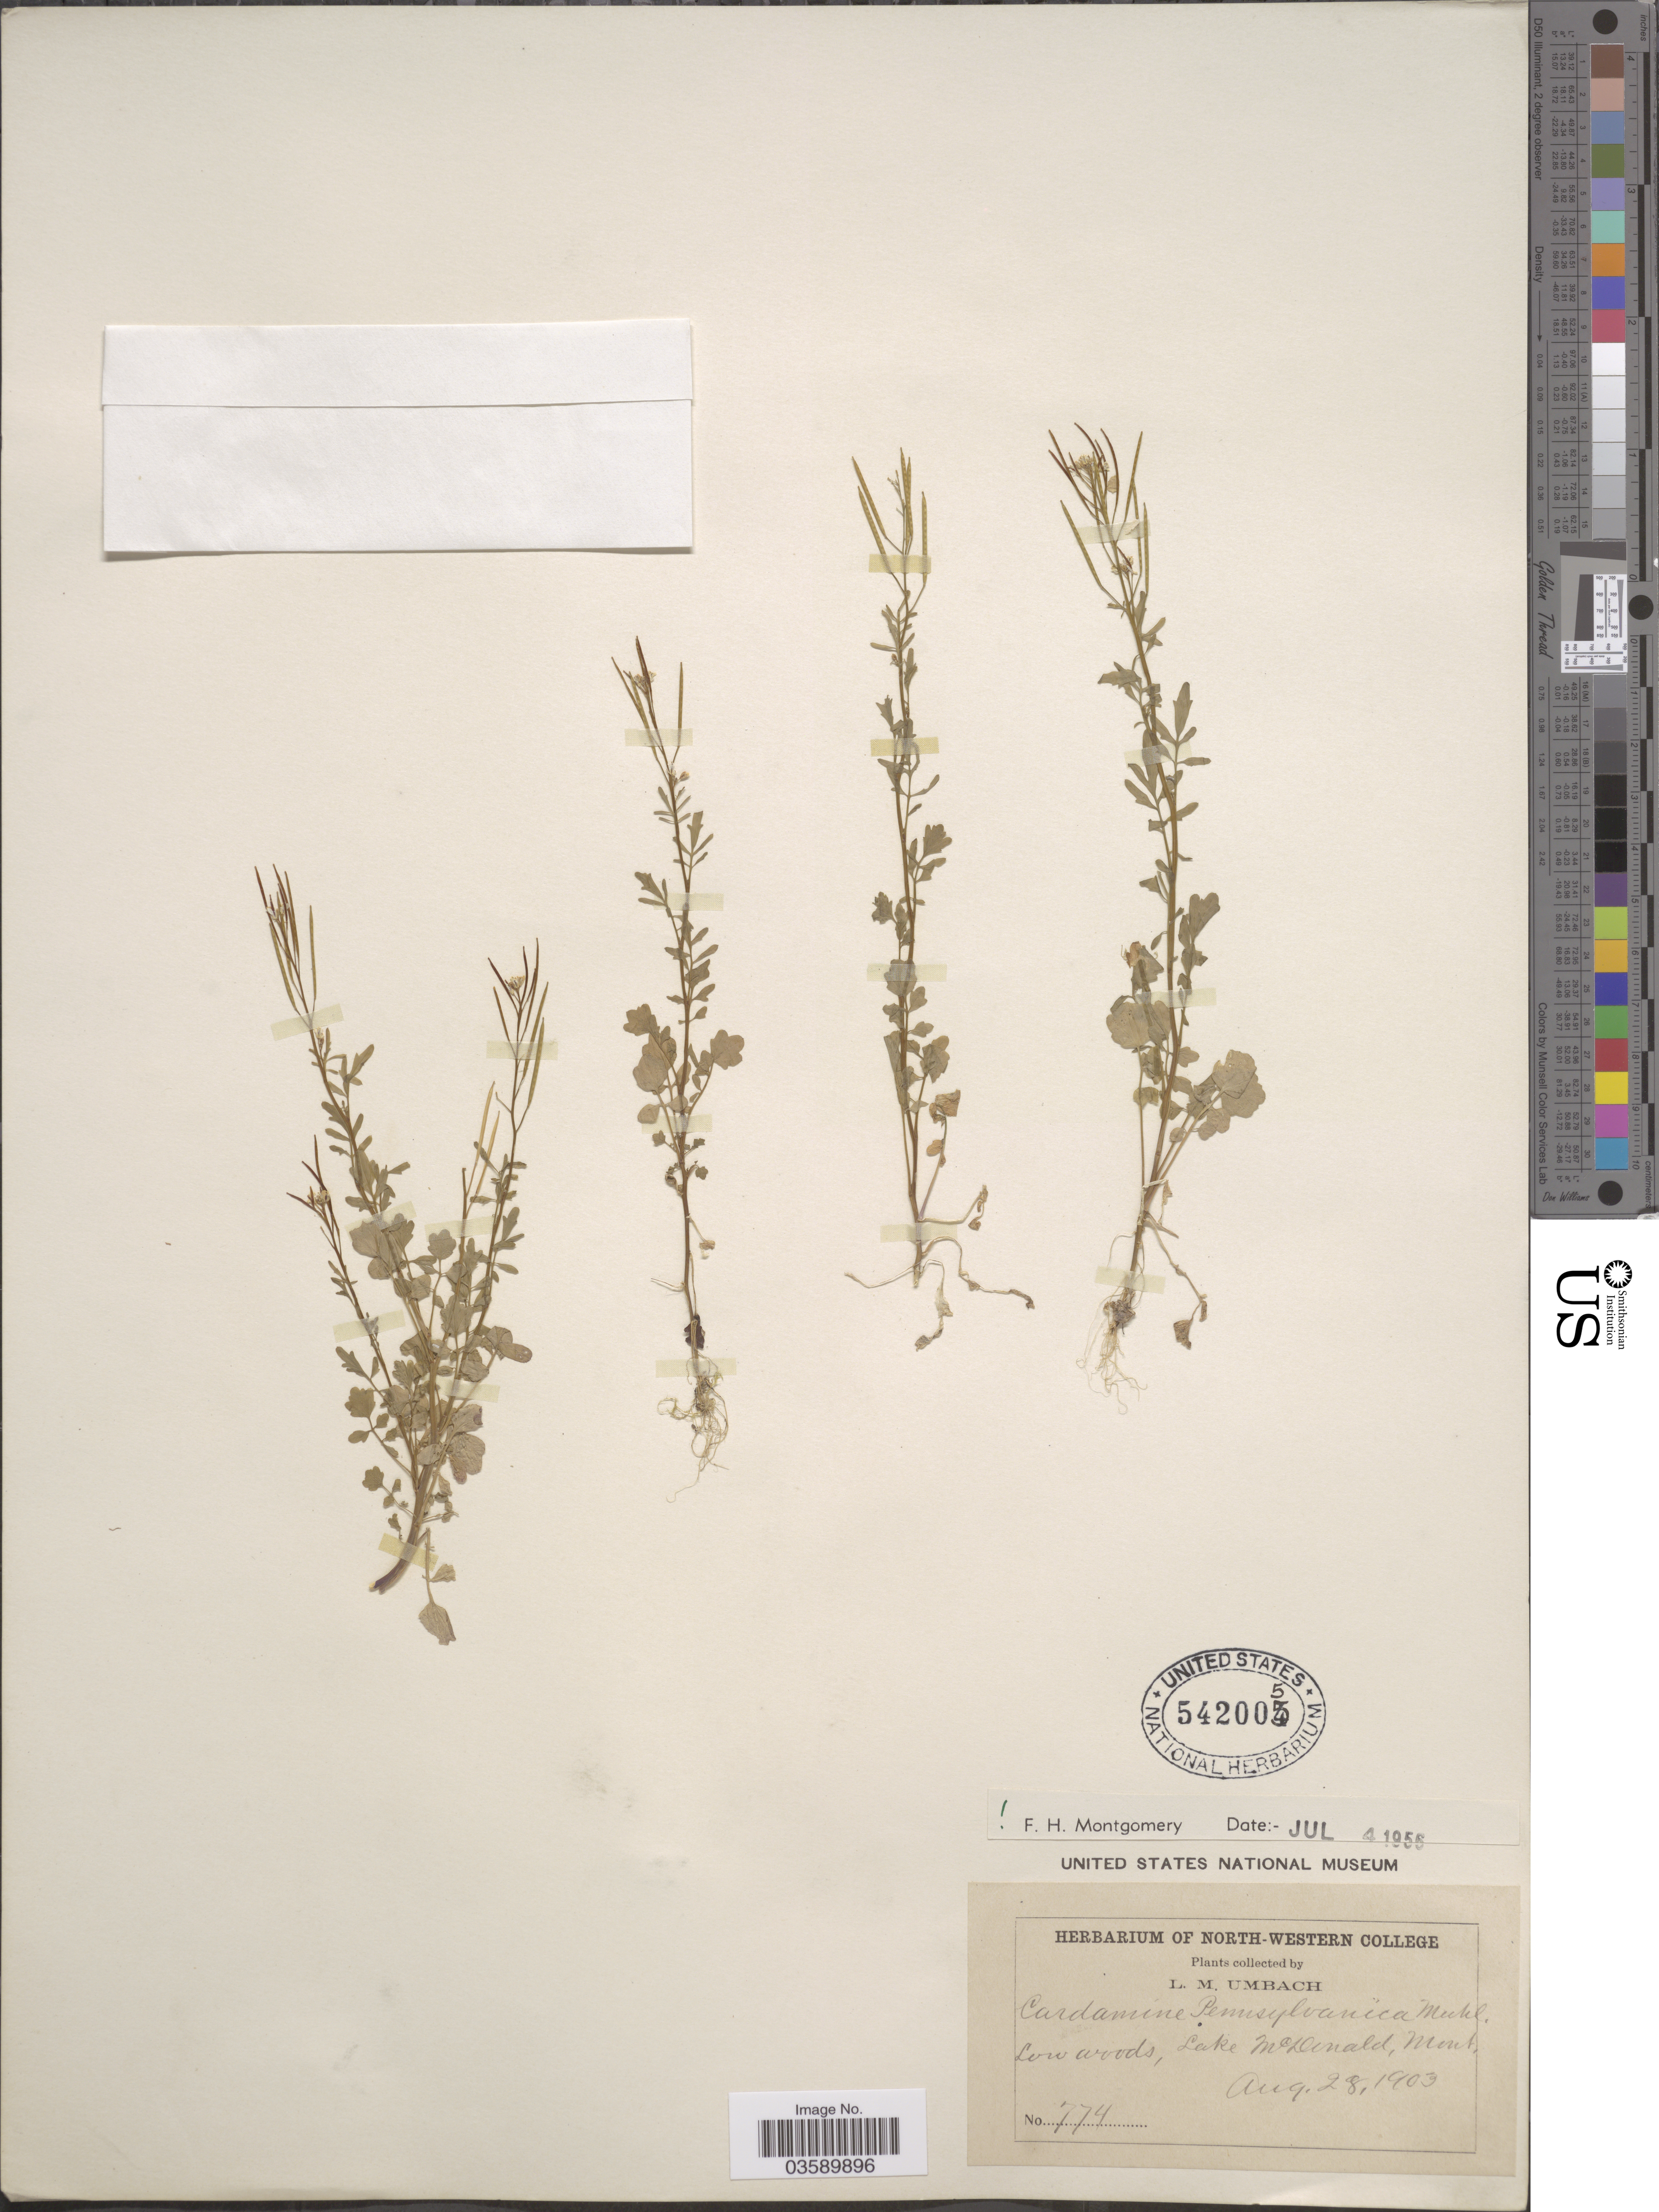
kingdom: Plantae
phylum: Tracheophyta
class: Magnoliopsida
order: Brassicales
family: Brassicaceae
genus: Cardamine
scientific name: Cardamine pensylvanica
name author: Muhl. ex Willd.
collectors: L. M. Umbach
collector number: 774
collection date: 1903-08-28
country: United States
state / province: Montana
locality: Lake McDonald.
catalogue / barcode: US 542005